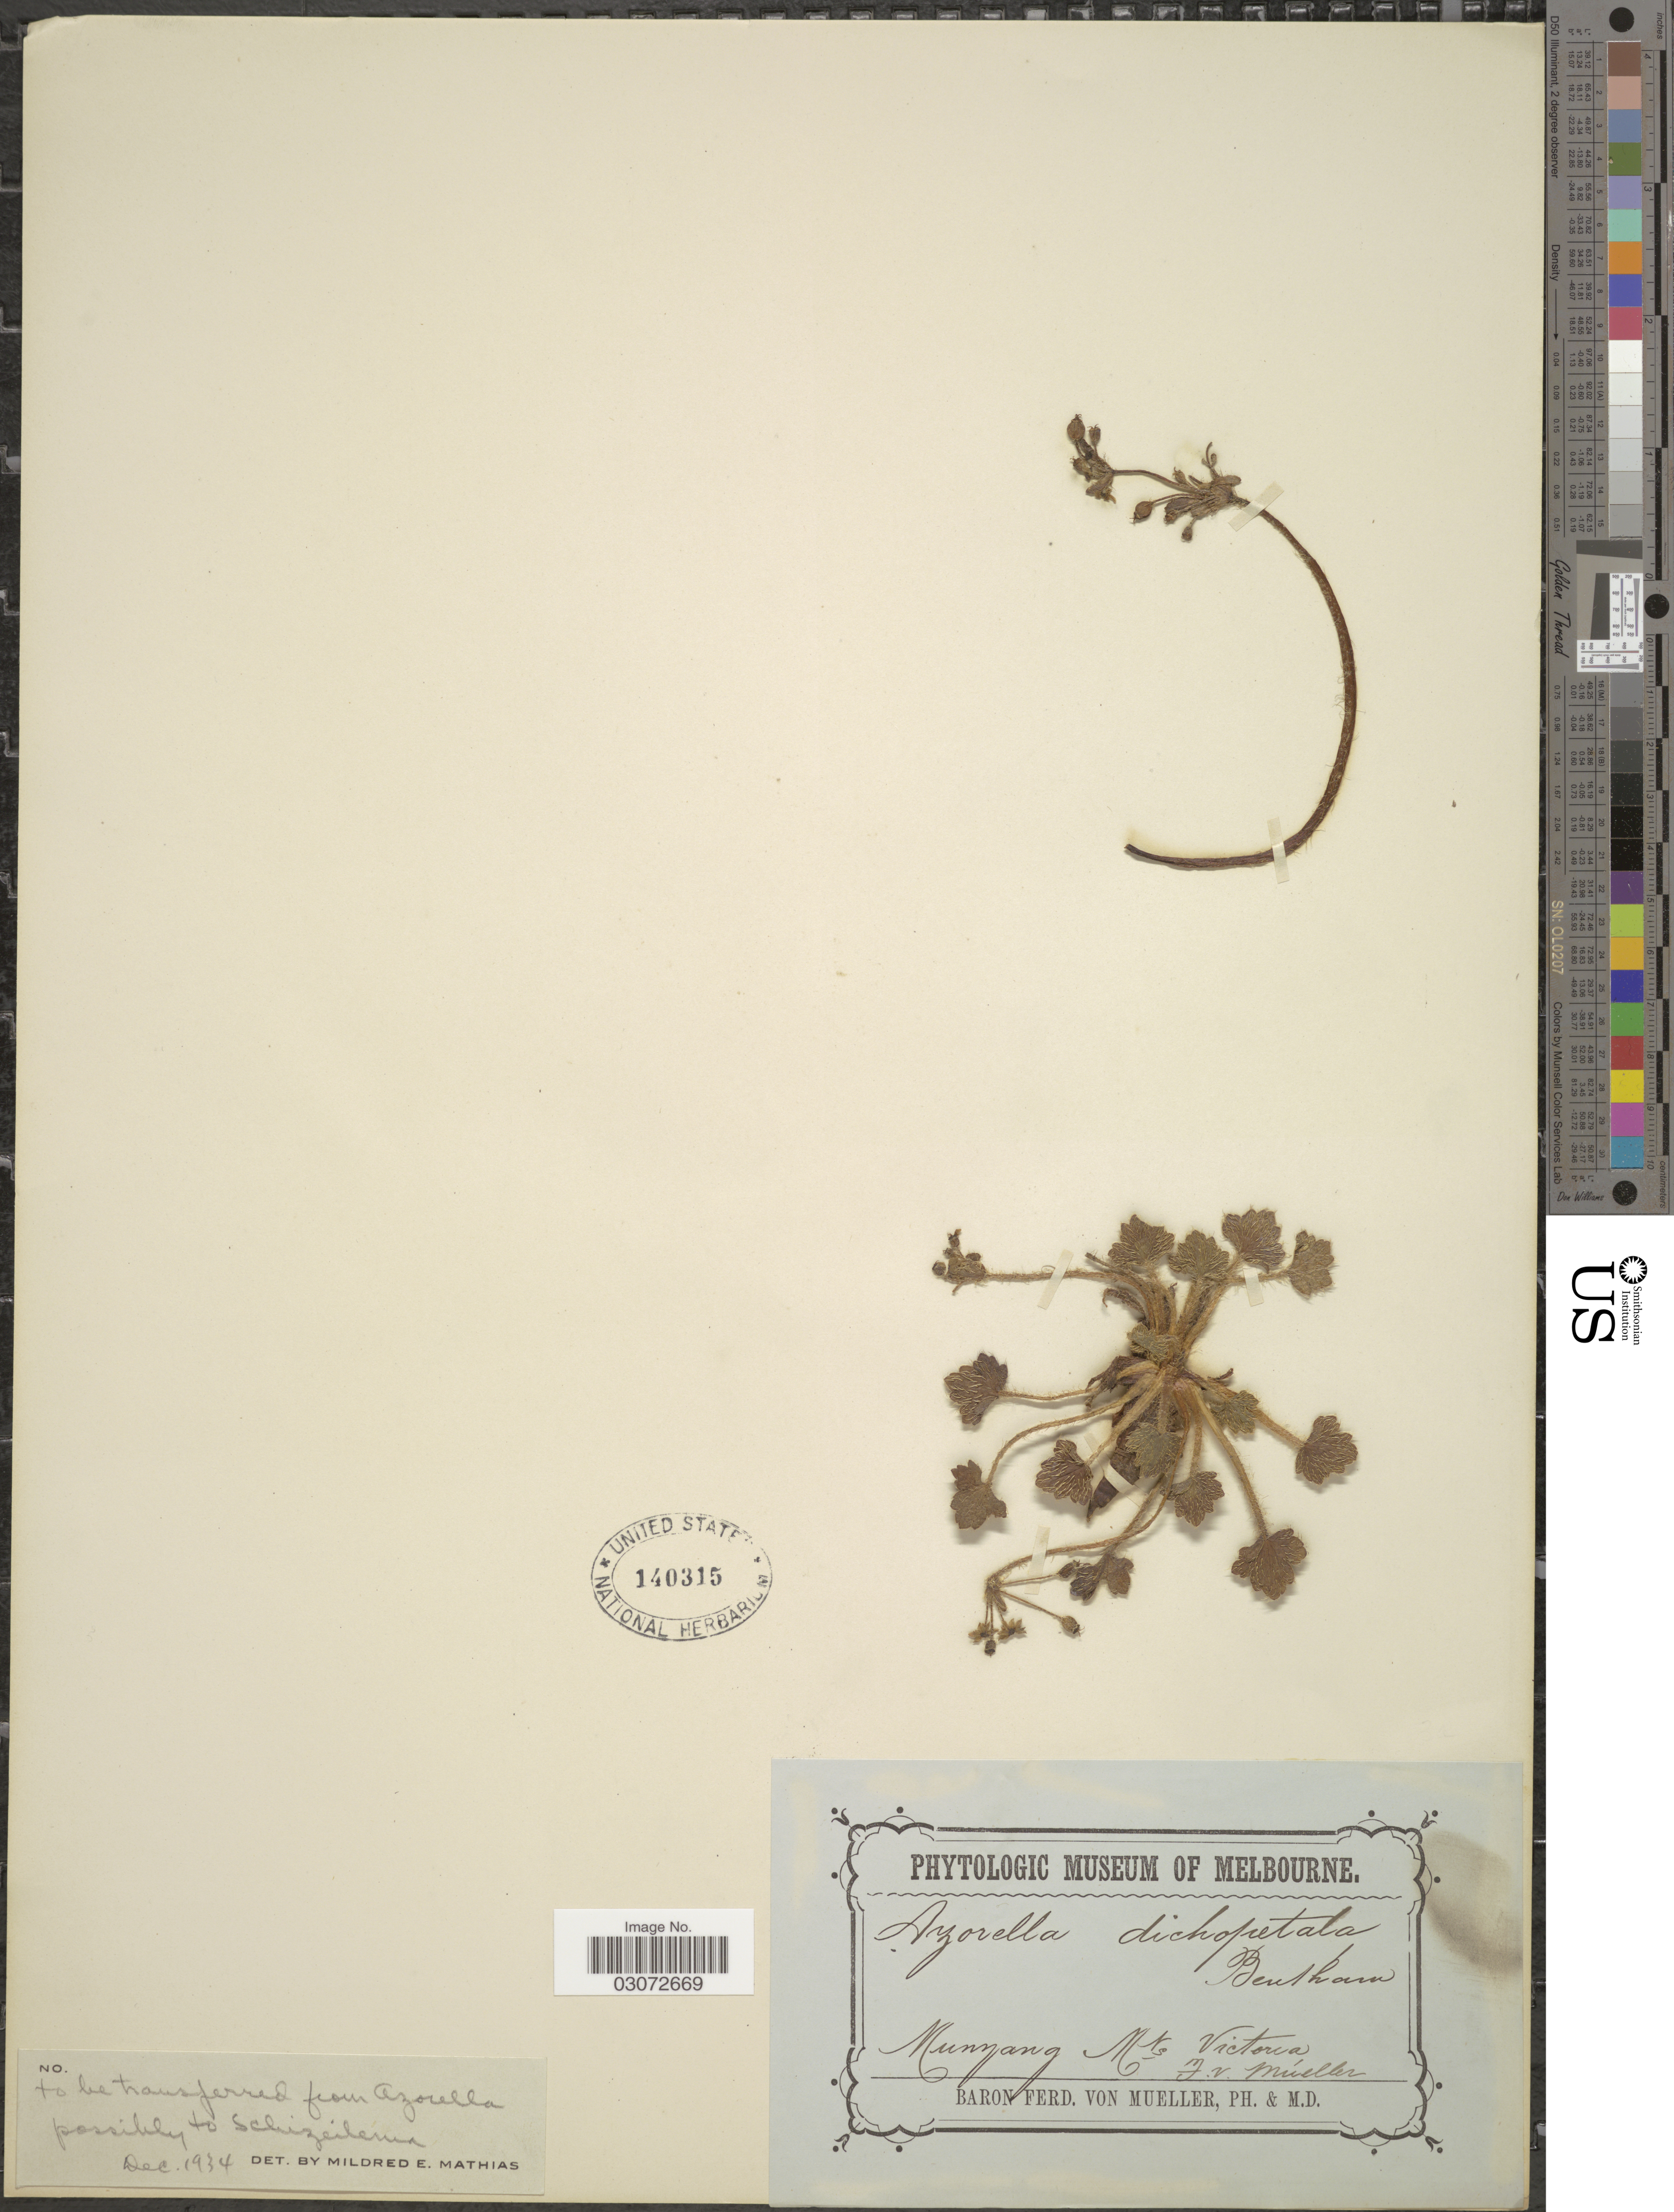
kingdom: Plantae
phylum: Tracheophyta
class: Magnoliopsida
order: Apiales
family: Apiaceae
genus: Dichosciadium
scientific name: Dichosciadium ranunculaceum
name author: (F. Muell.) Domin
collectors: F. Mueller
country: Australia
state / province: Victoria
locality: Munyang Mts Victoria.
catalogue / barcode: US 140315